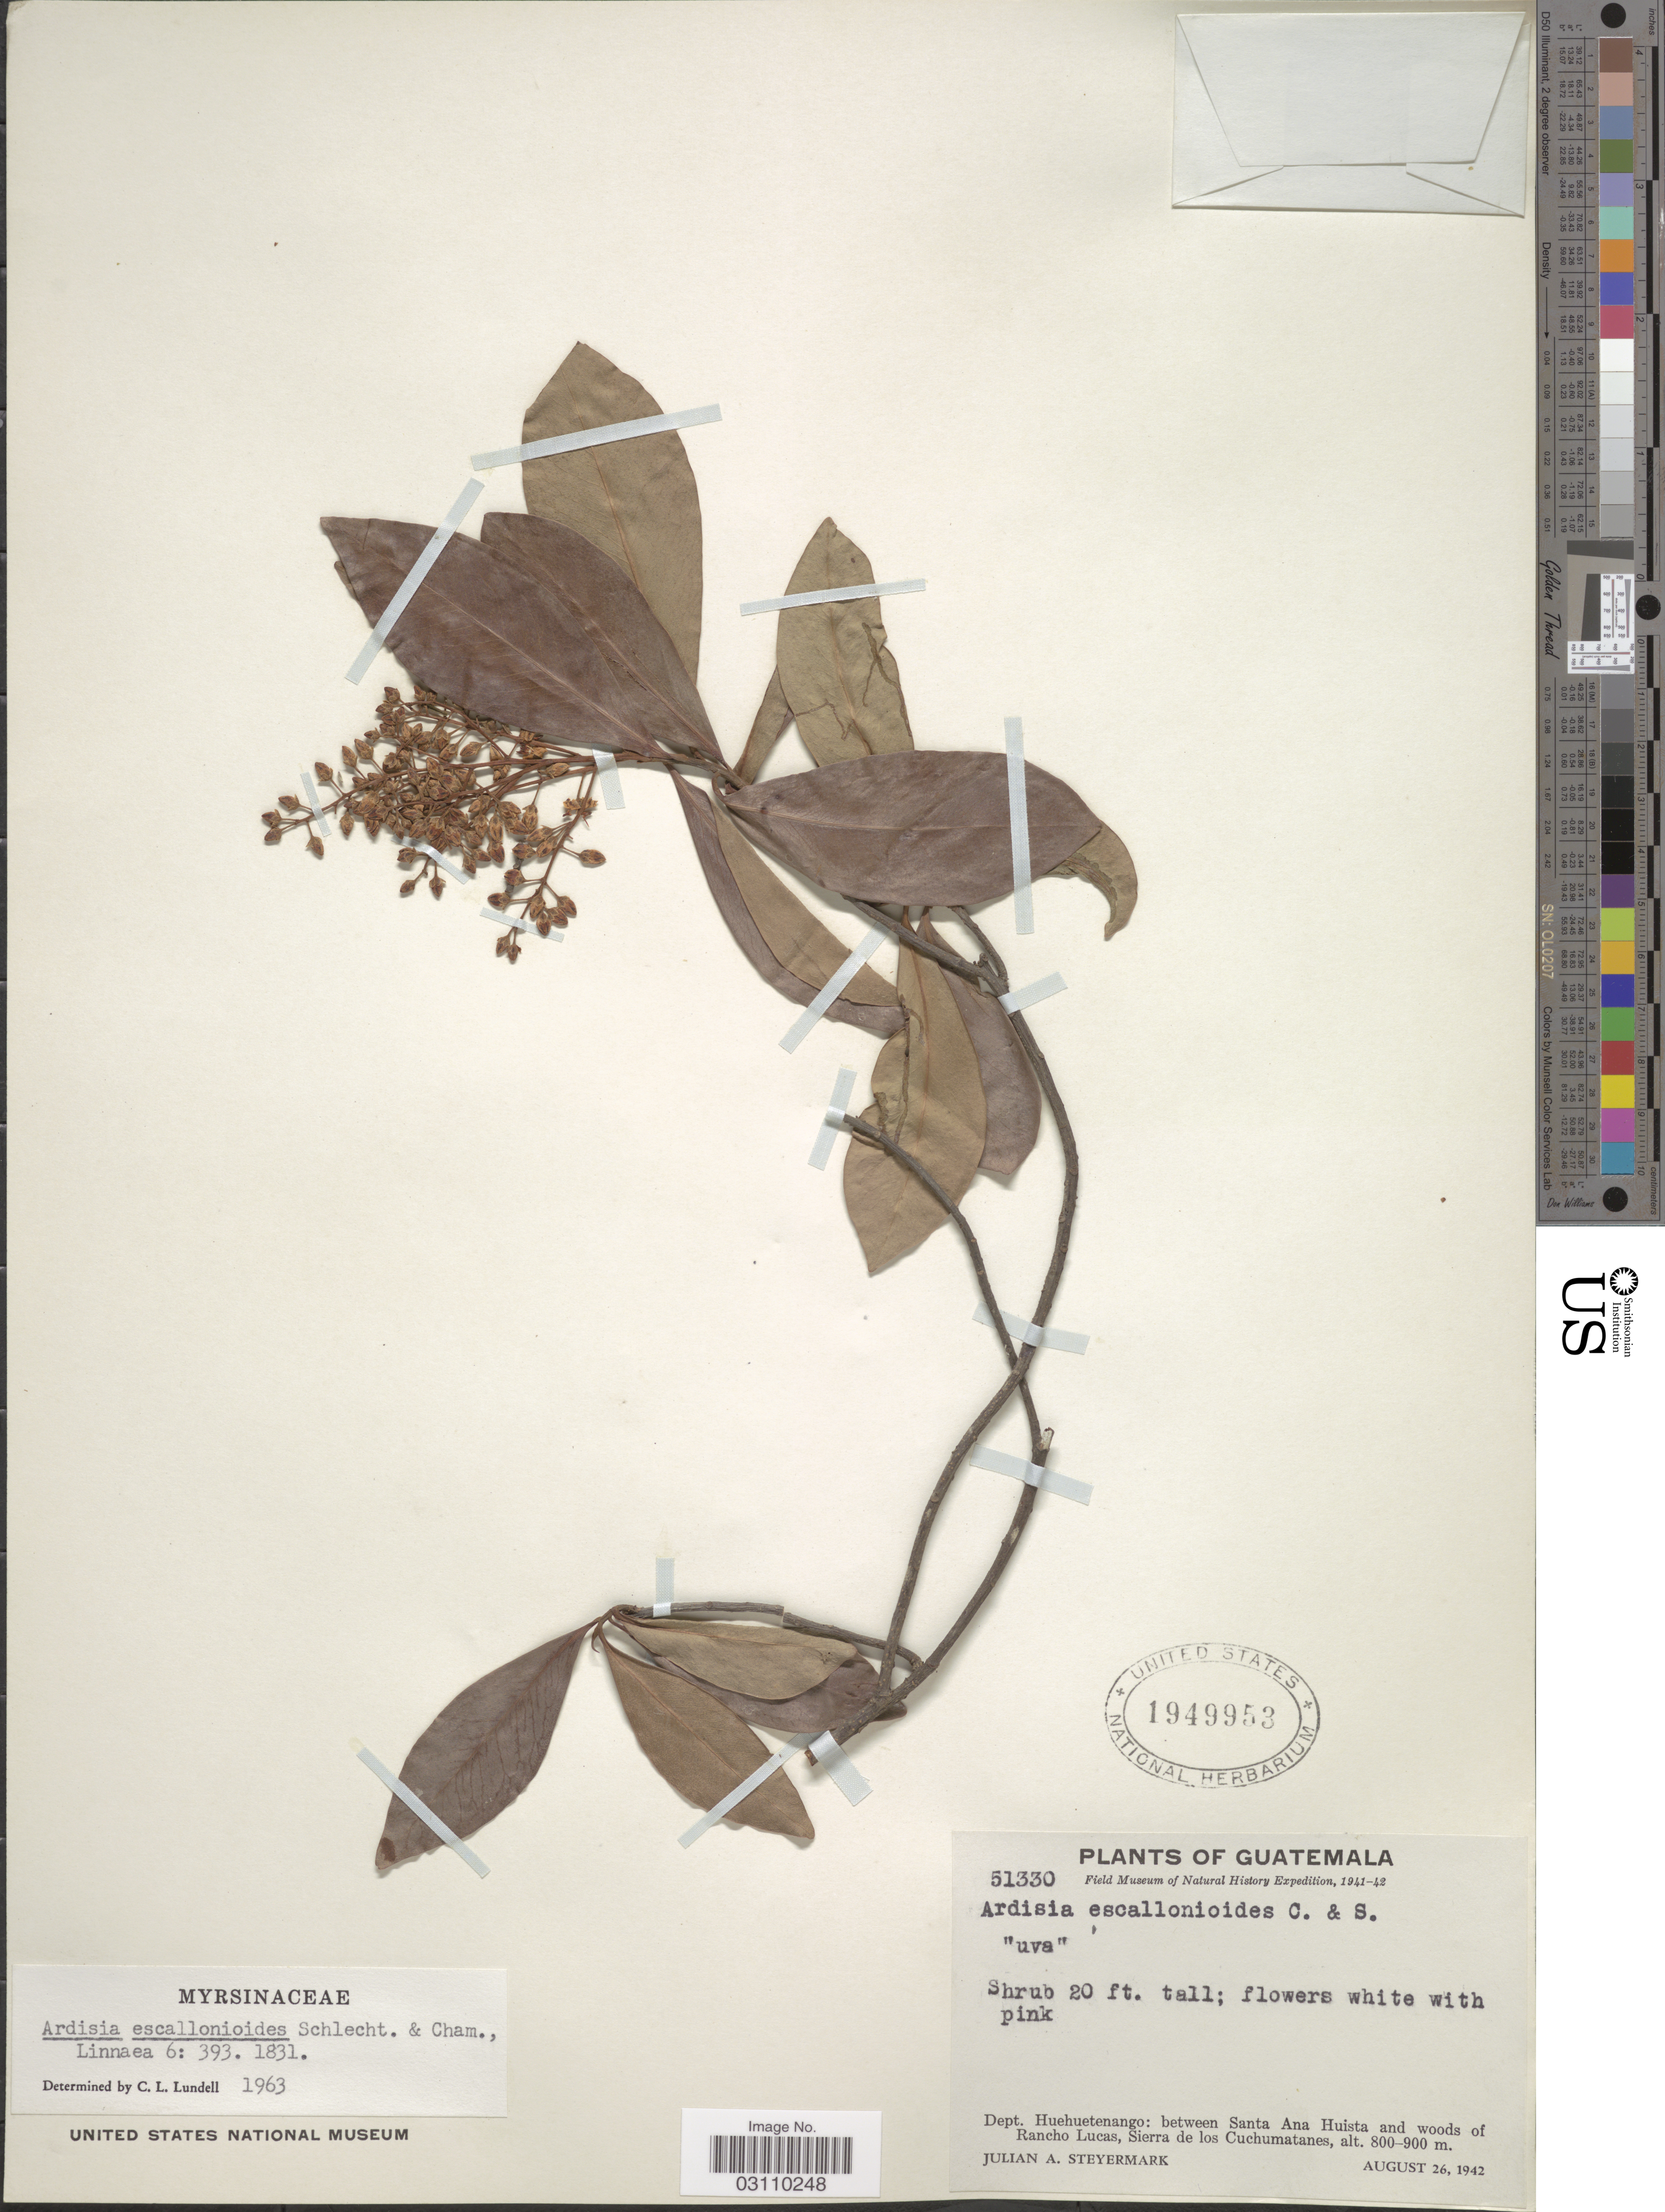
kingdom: Plantae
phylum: Tracheophyta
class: Magnoliopsida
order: Ericales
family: Primulaceae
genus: Ardisia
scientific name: Ardisia escallonioides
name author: Schltdl. & Cham.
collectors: J. Steyermark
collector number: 51330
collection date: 1942-08-26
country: Guatemala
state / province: Huehuetenango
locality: Dept. Huehuetenango: between Santa Ana Huista and woods of Rancho Lucas, Sierra de los Cuchumatanes.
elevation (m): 800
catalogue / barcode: US 1949953